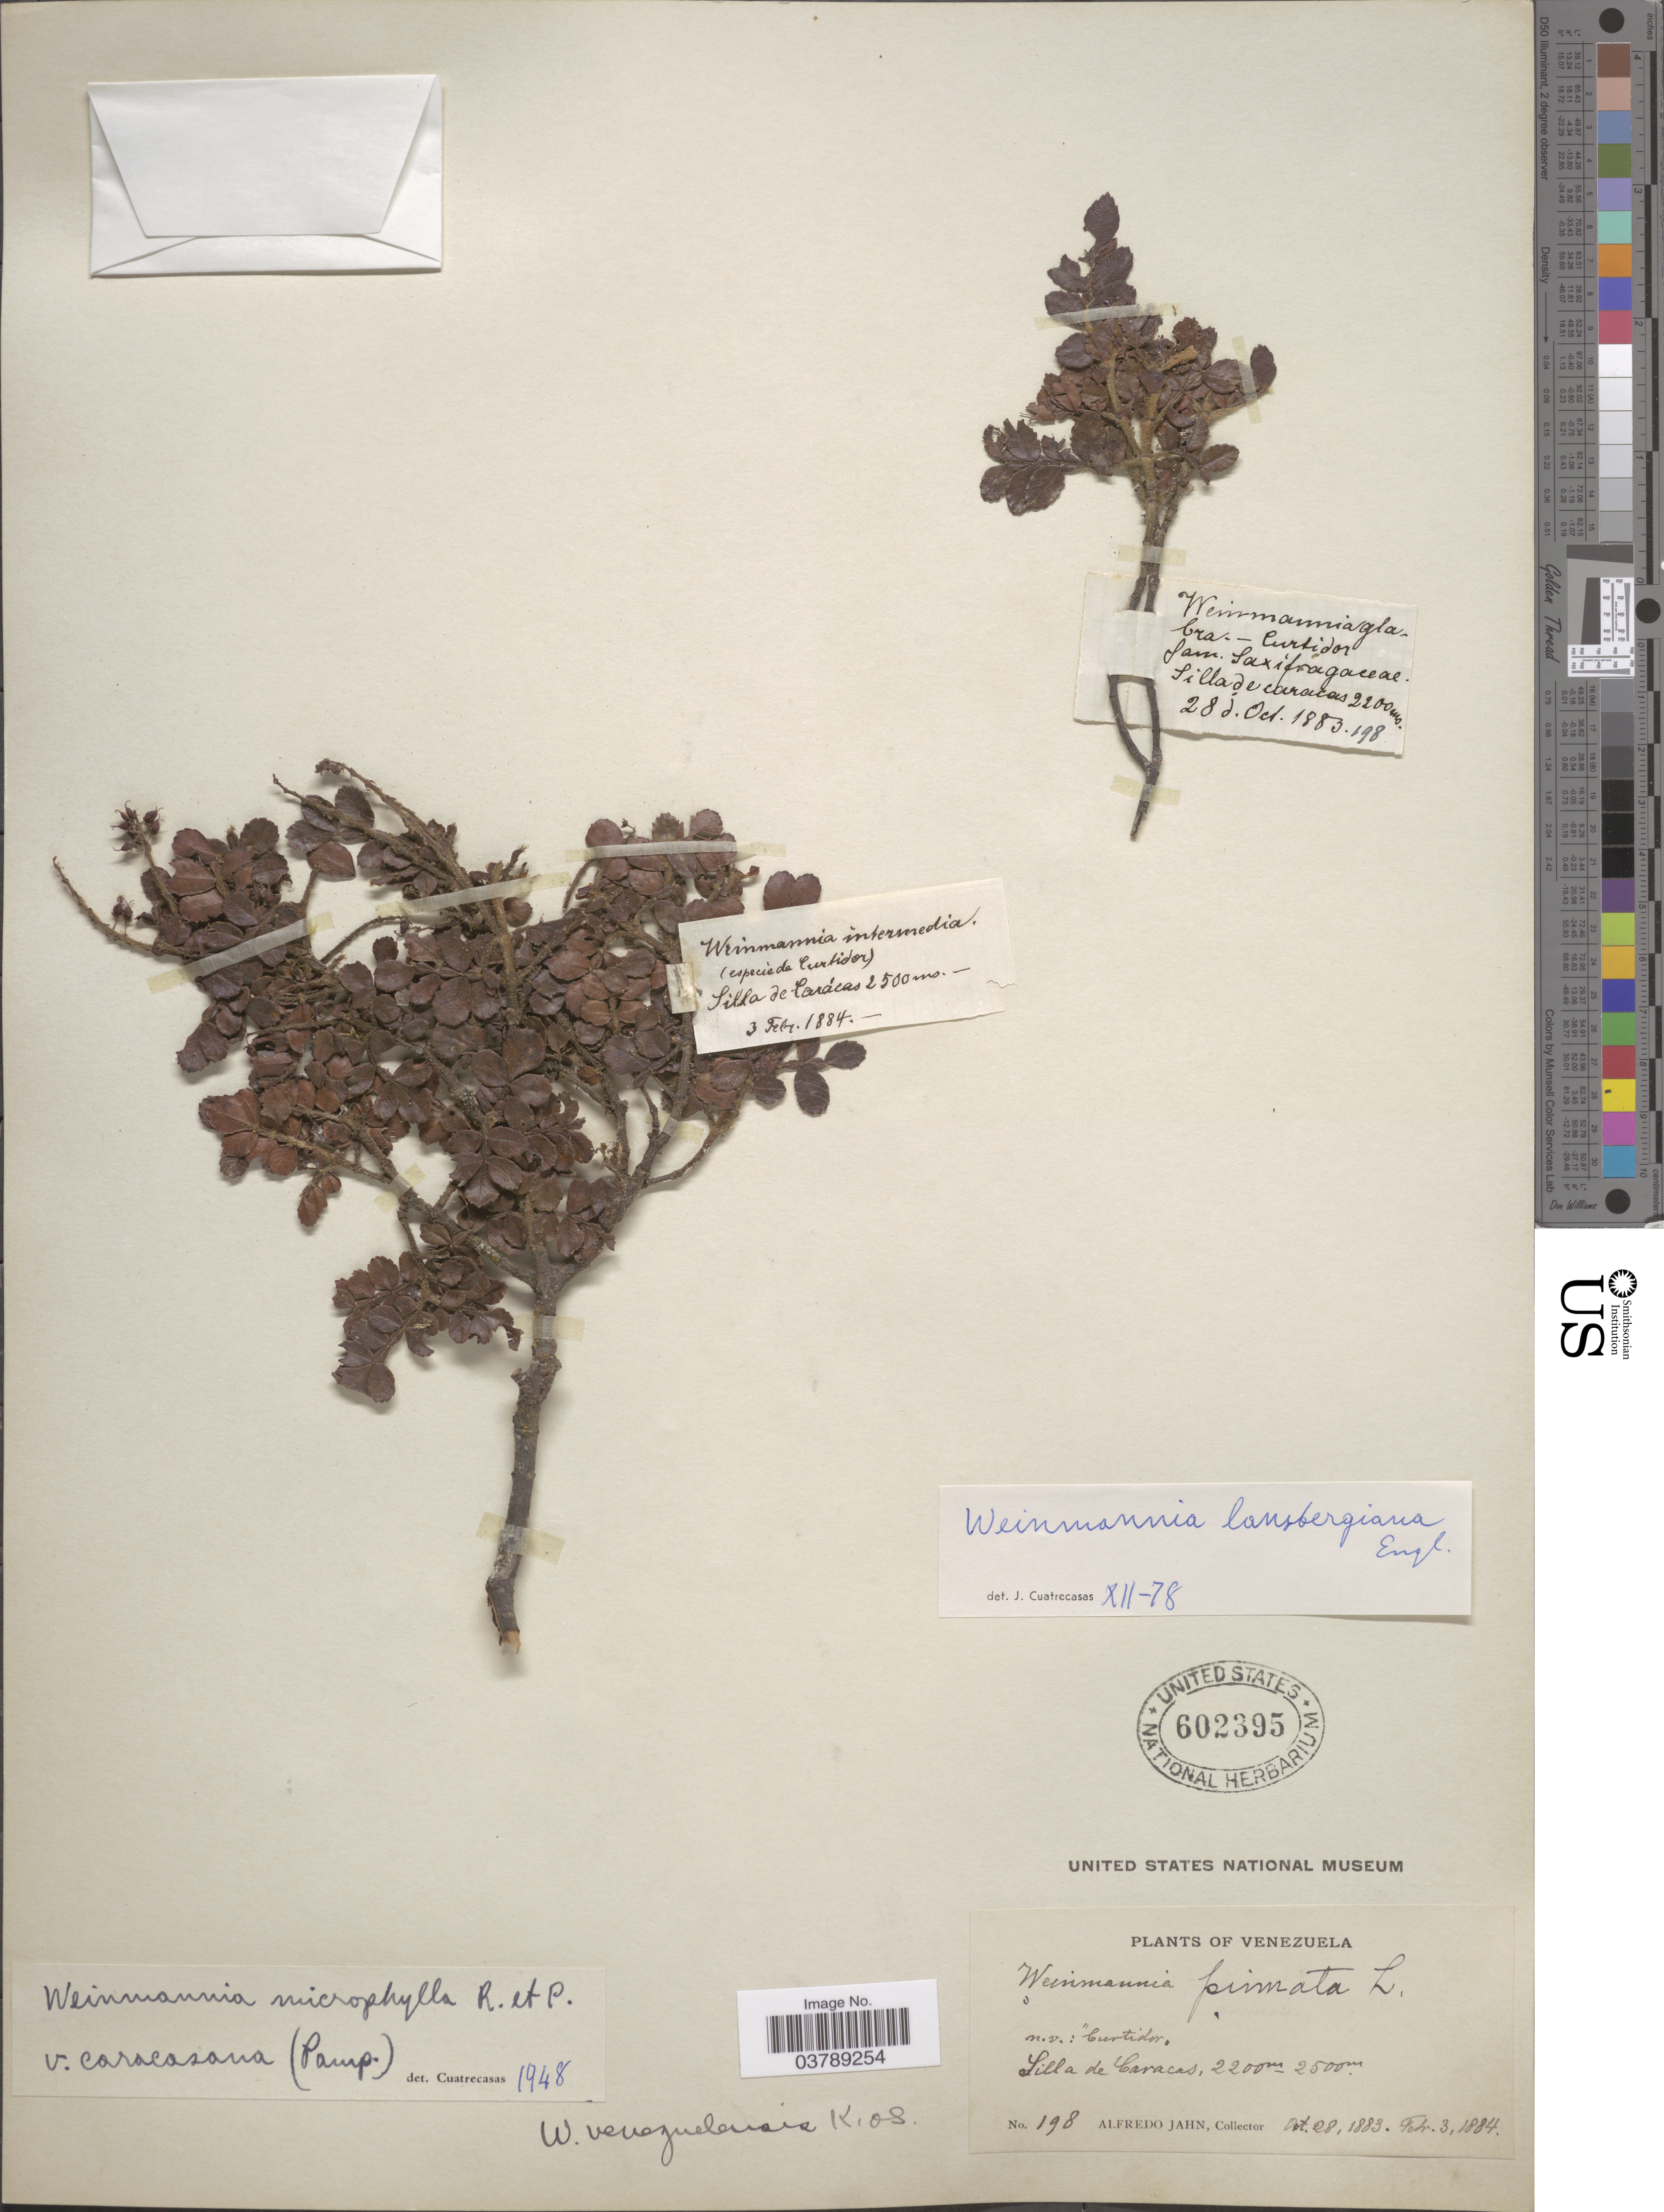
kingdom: Plantae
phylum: Tracheophyta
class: Magnoliopsida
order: Oxalidales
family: Cunoniaceae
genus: Weinmannia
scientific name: Weinmannia lansbergiana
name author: Engl.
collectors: A. Jahn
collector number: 198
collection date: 1883-10-28/1884-02-03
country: Venezuela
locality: Silla de Caracas.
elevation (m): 2200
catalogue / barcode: US 602395